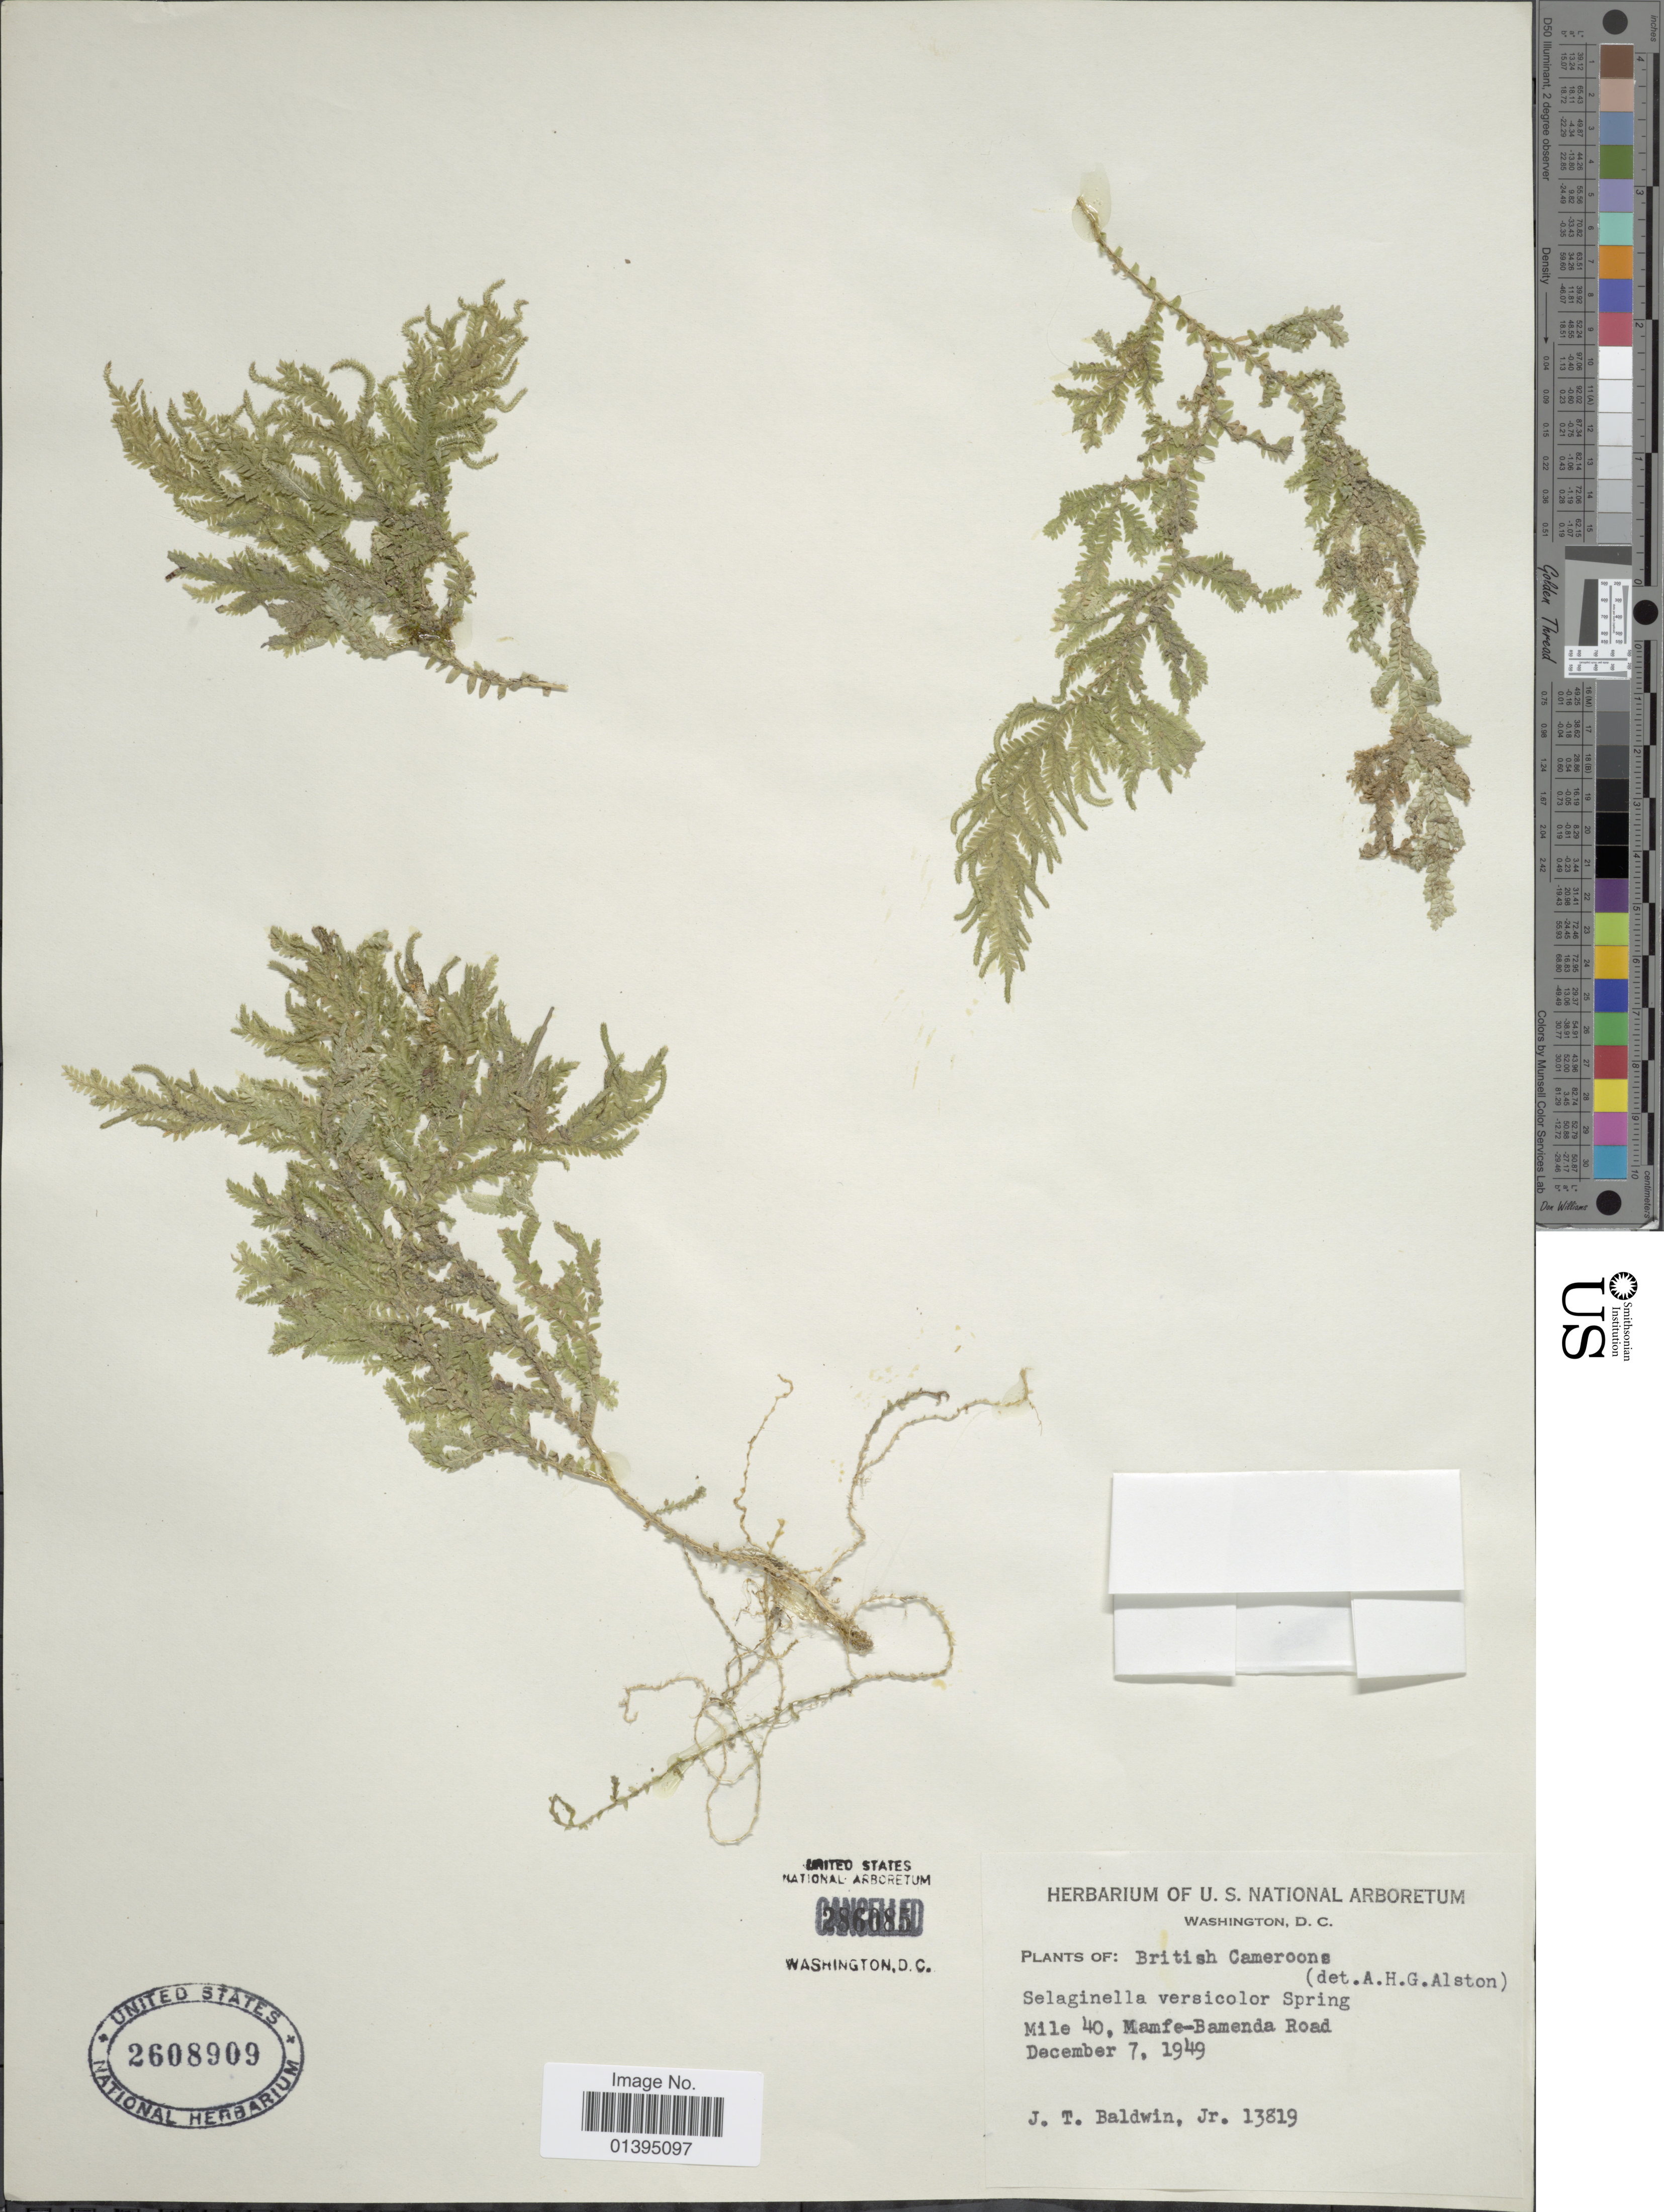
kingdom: Plantae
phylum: Tracheophyta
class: Lycopodiopsida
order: Selaginellales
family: Selaginellaceae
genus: Selaginella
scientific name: Selaginella versicolor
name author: Spring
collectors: J. T. Baldwin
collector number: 13819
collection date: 1949-12-07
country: Cameroon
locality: British Cameroons, Mile 40, Mamfe-Bamenda Road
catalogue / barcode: US 2608909